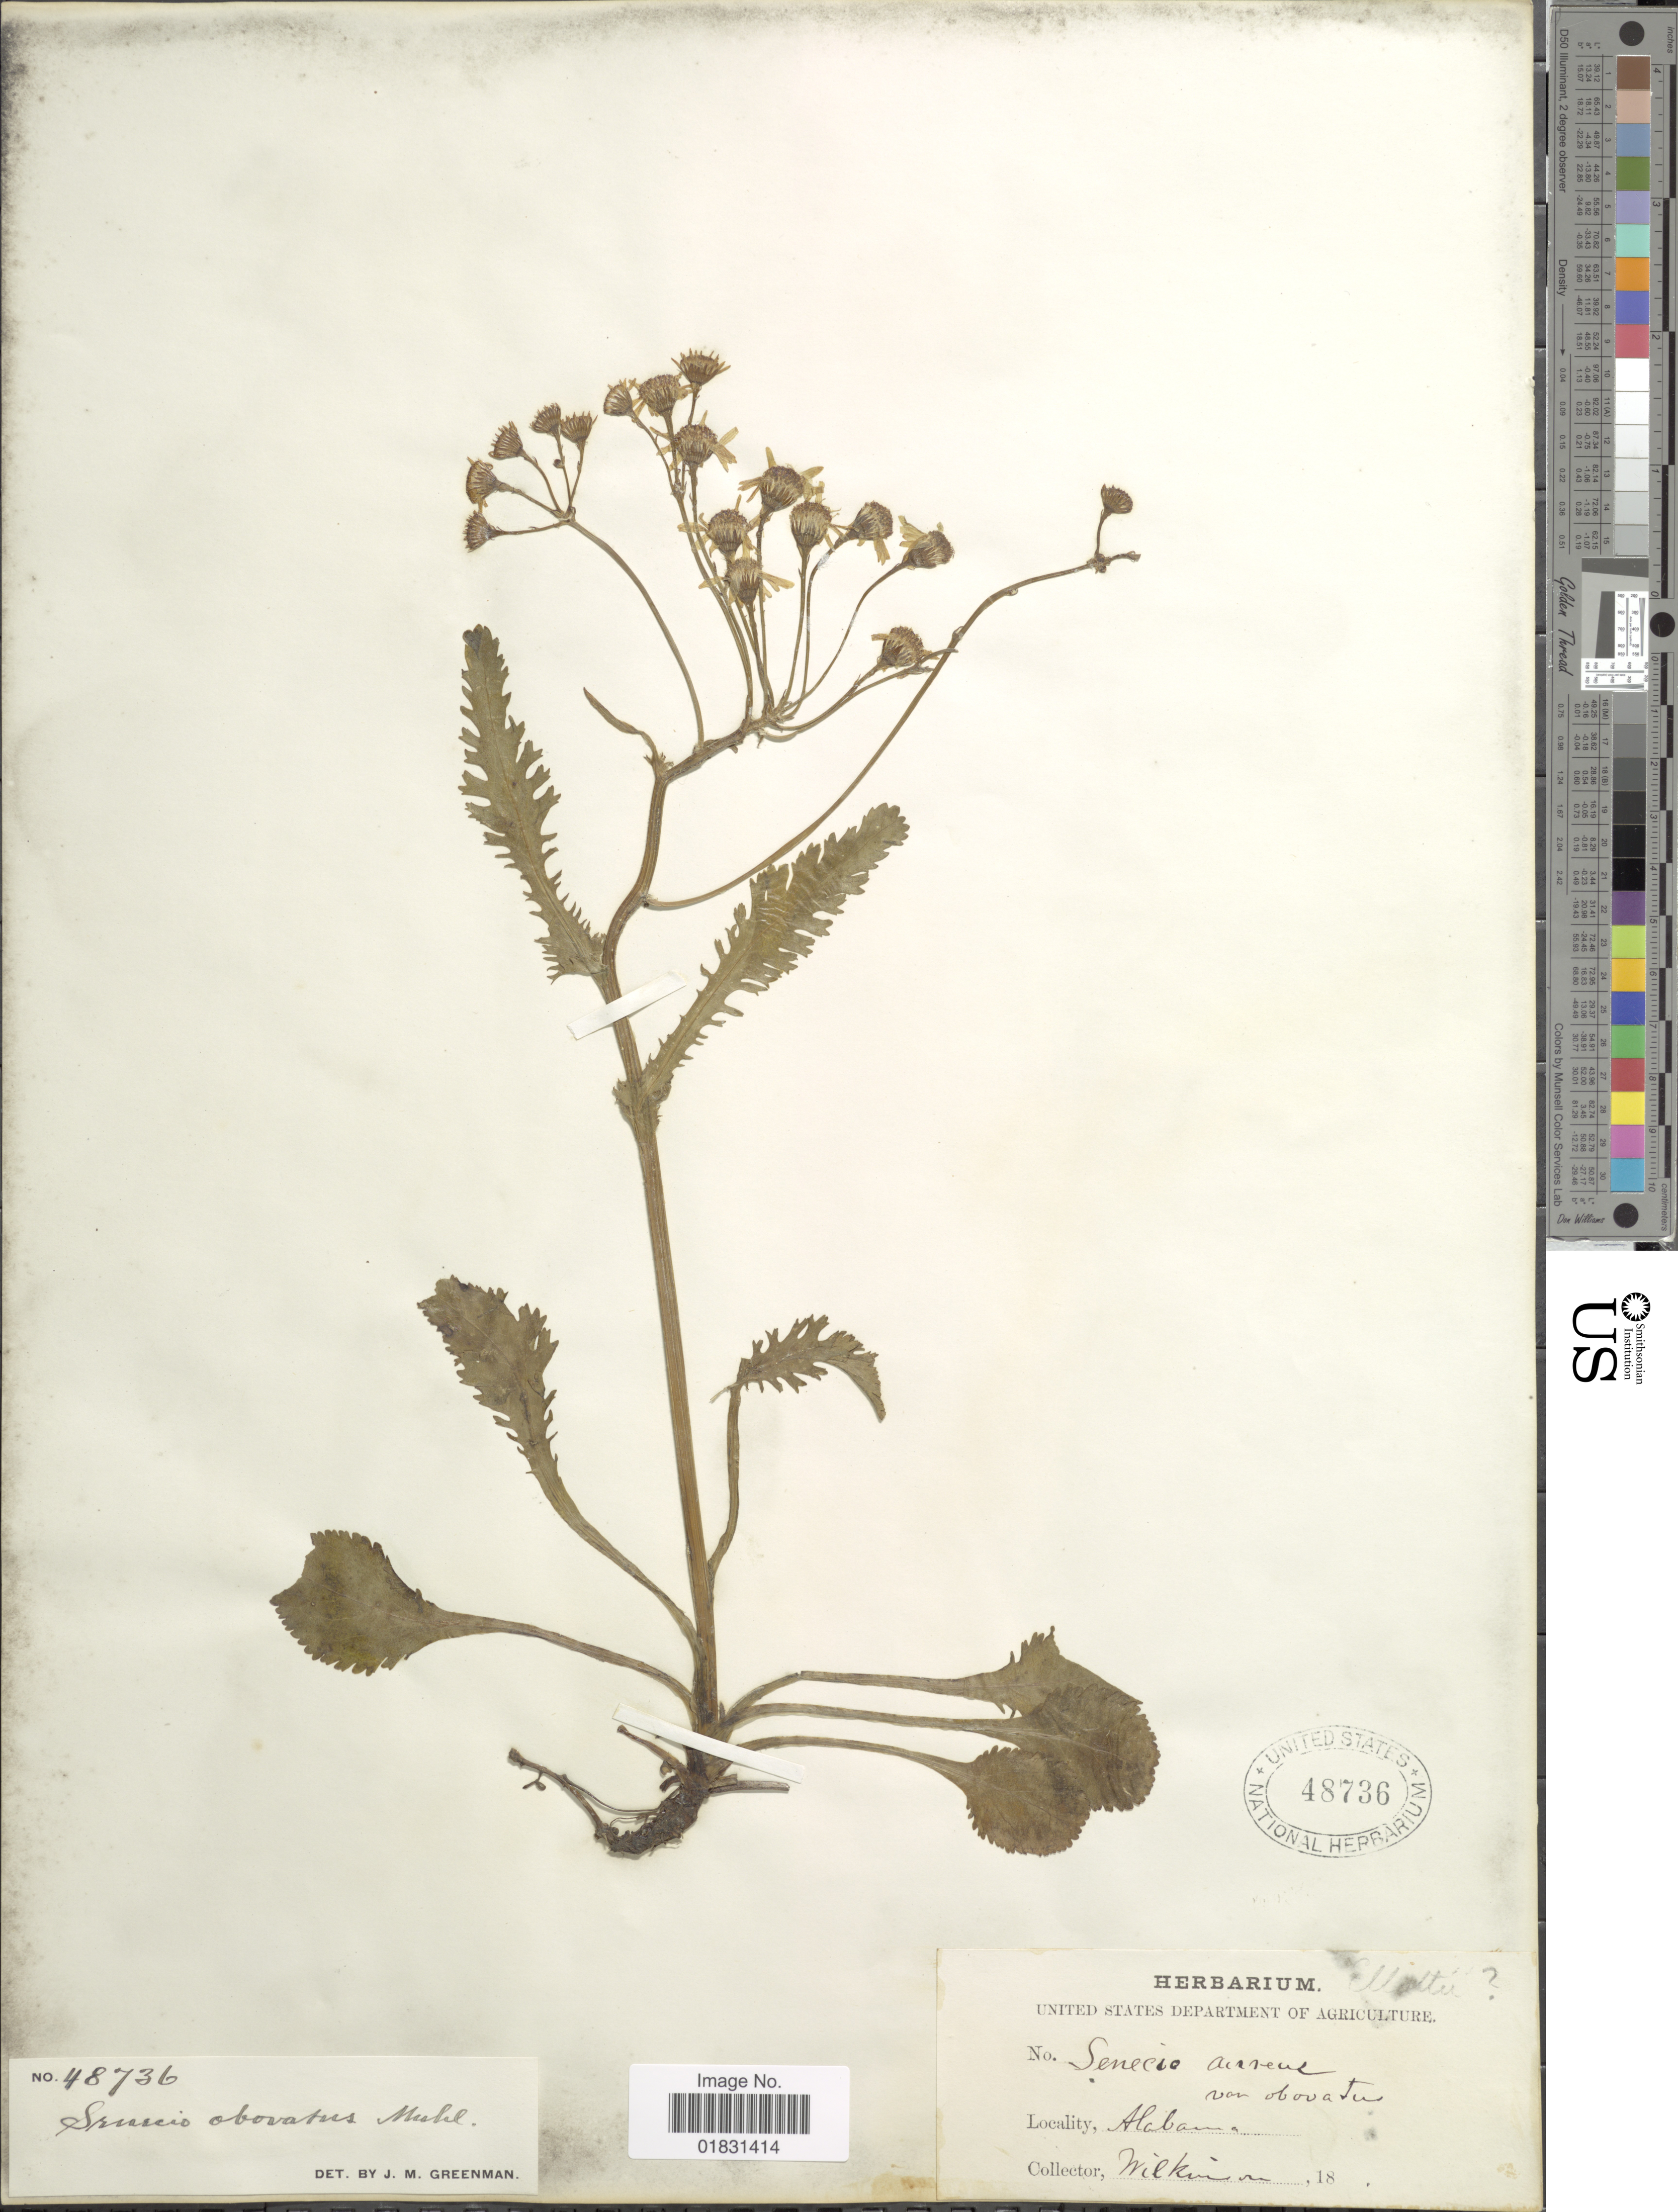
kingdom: Plantae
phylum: Tracheophyta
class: Magnoliopsida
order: Asterales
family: Asteraceae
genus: Packera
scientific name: Packera obovata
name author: (Muhl. ex Willd.) W.A. Weber & Á. Löve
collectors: Wilkinson, --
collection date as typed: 18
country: United States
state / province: Alabama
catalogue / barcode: US 48736